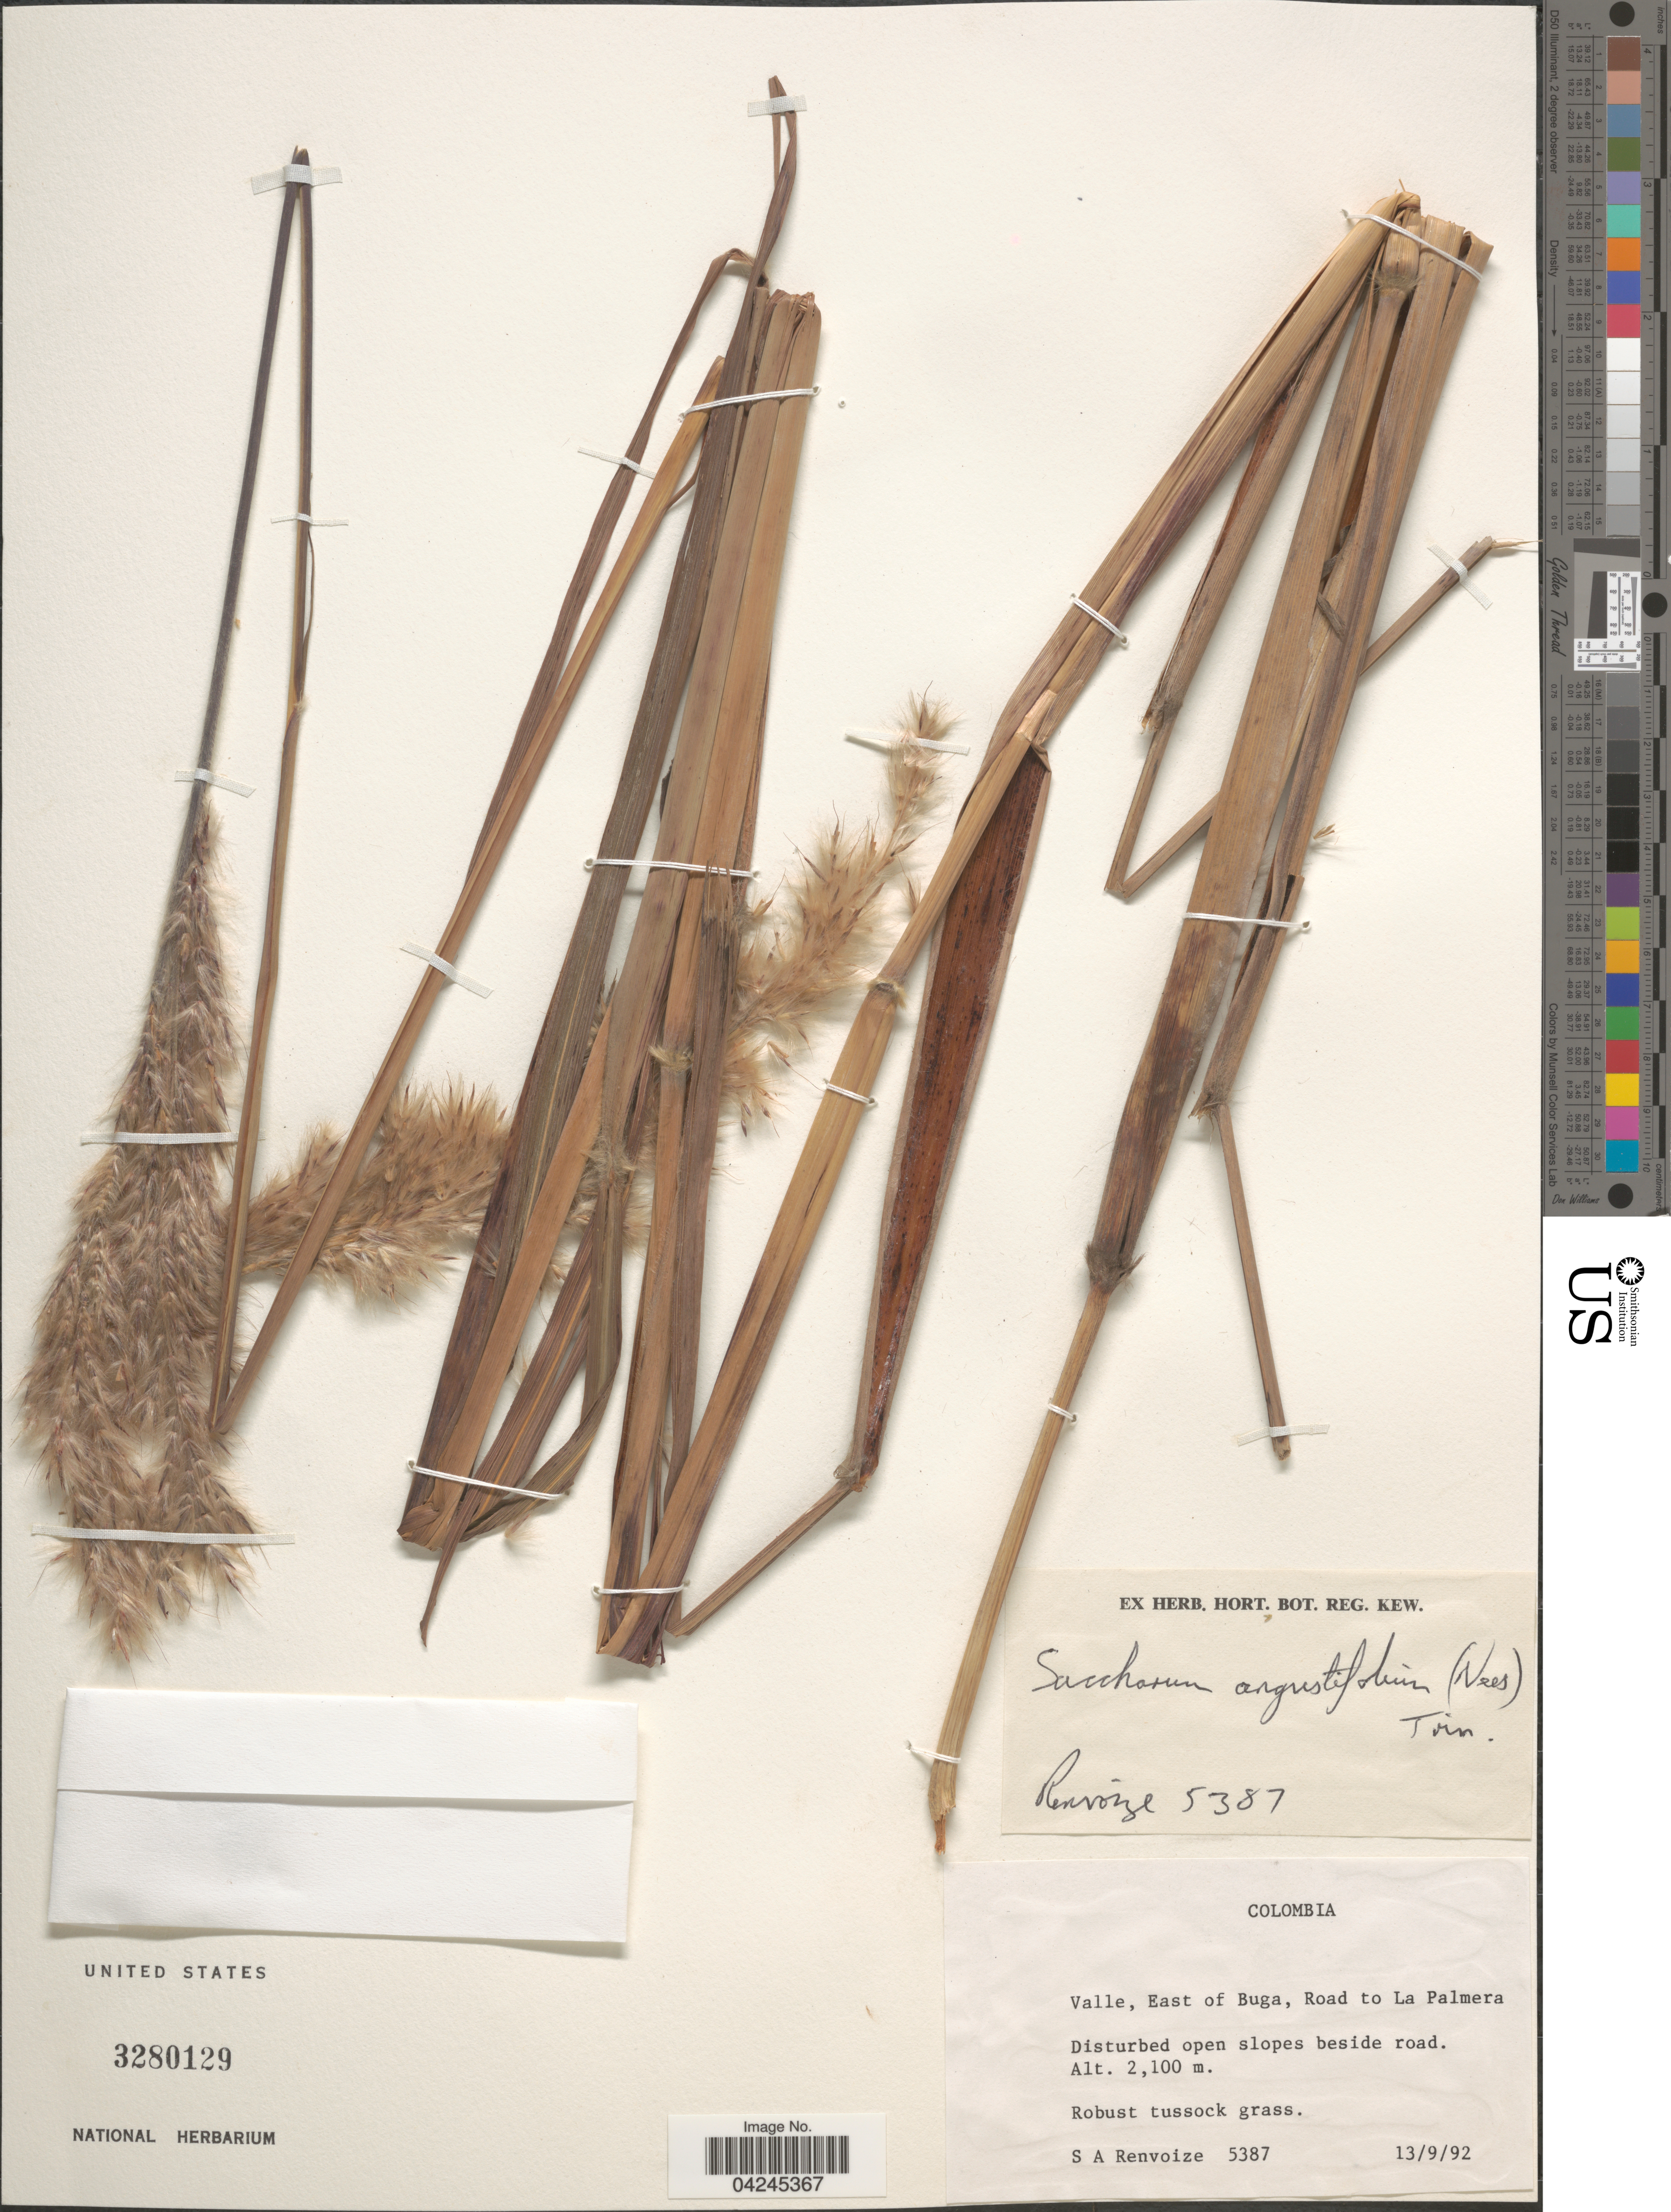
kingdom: Plantae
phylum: Tracheophyta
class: Liliopsida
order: Poales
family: Poaceae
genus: Erianthus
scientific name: Erianthus angustifolius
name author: Nees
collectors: S. Renoize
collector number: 5387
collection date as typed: Transcribed d/m/y: 13/9/92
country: Colombia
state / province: Valle del Cauca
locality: Valle, East of Buga, Road to La Palmera.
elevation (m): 2100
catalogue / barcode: US 3280129